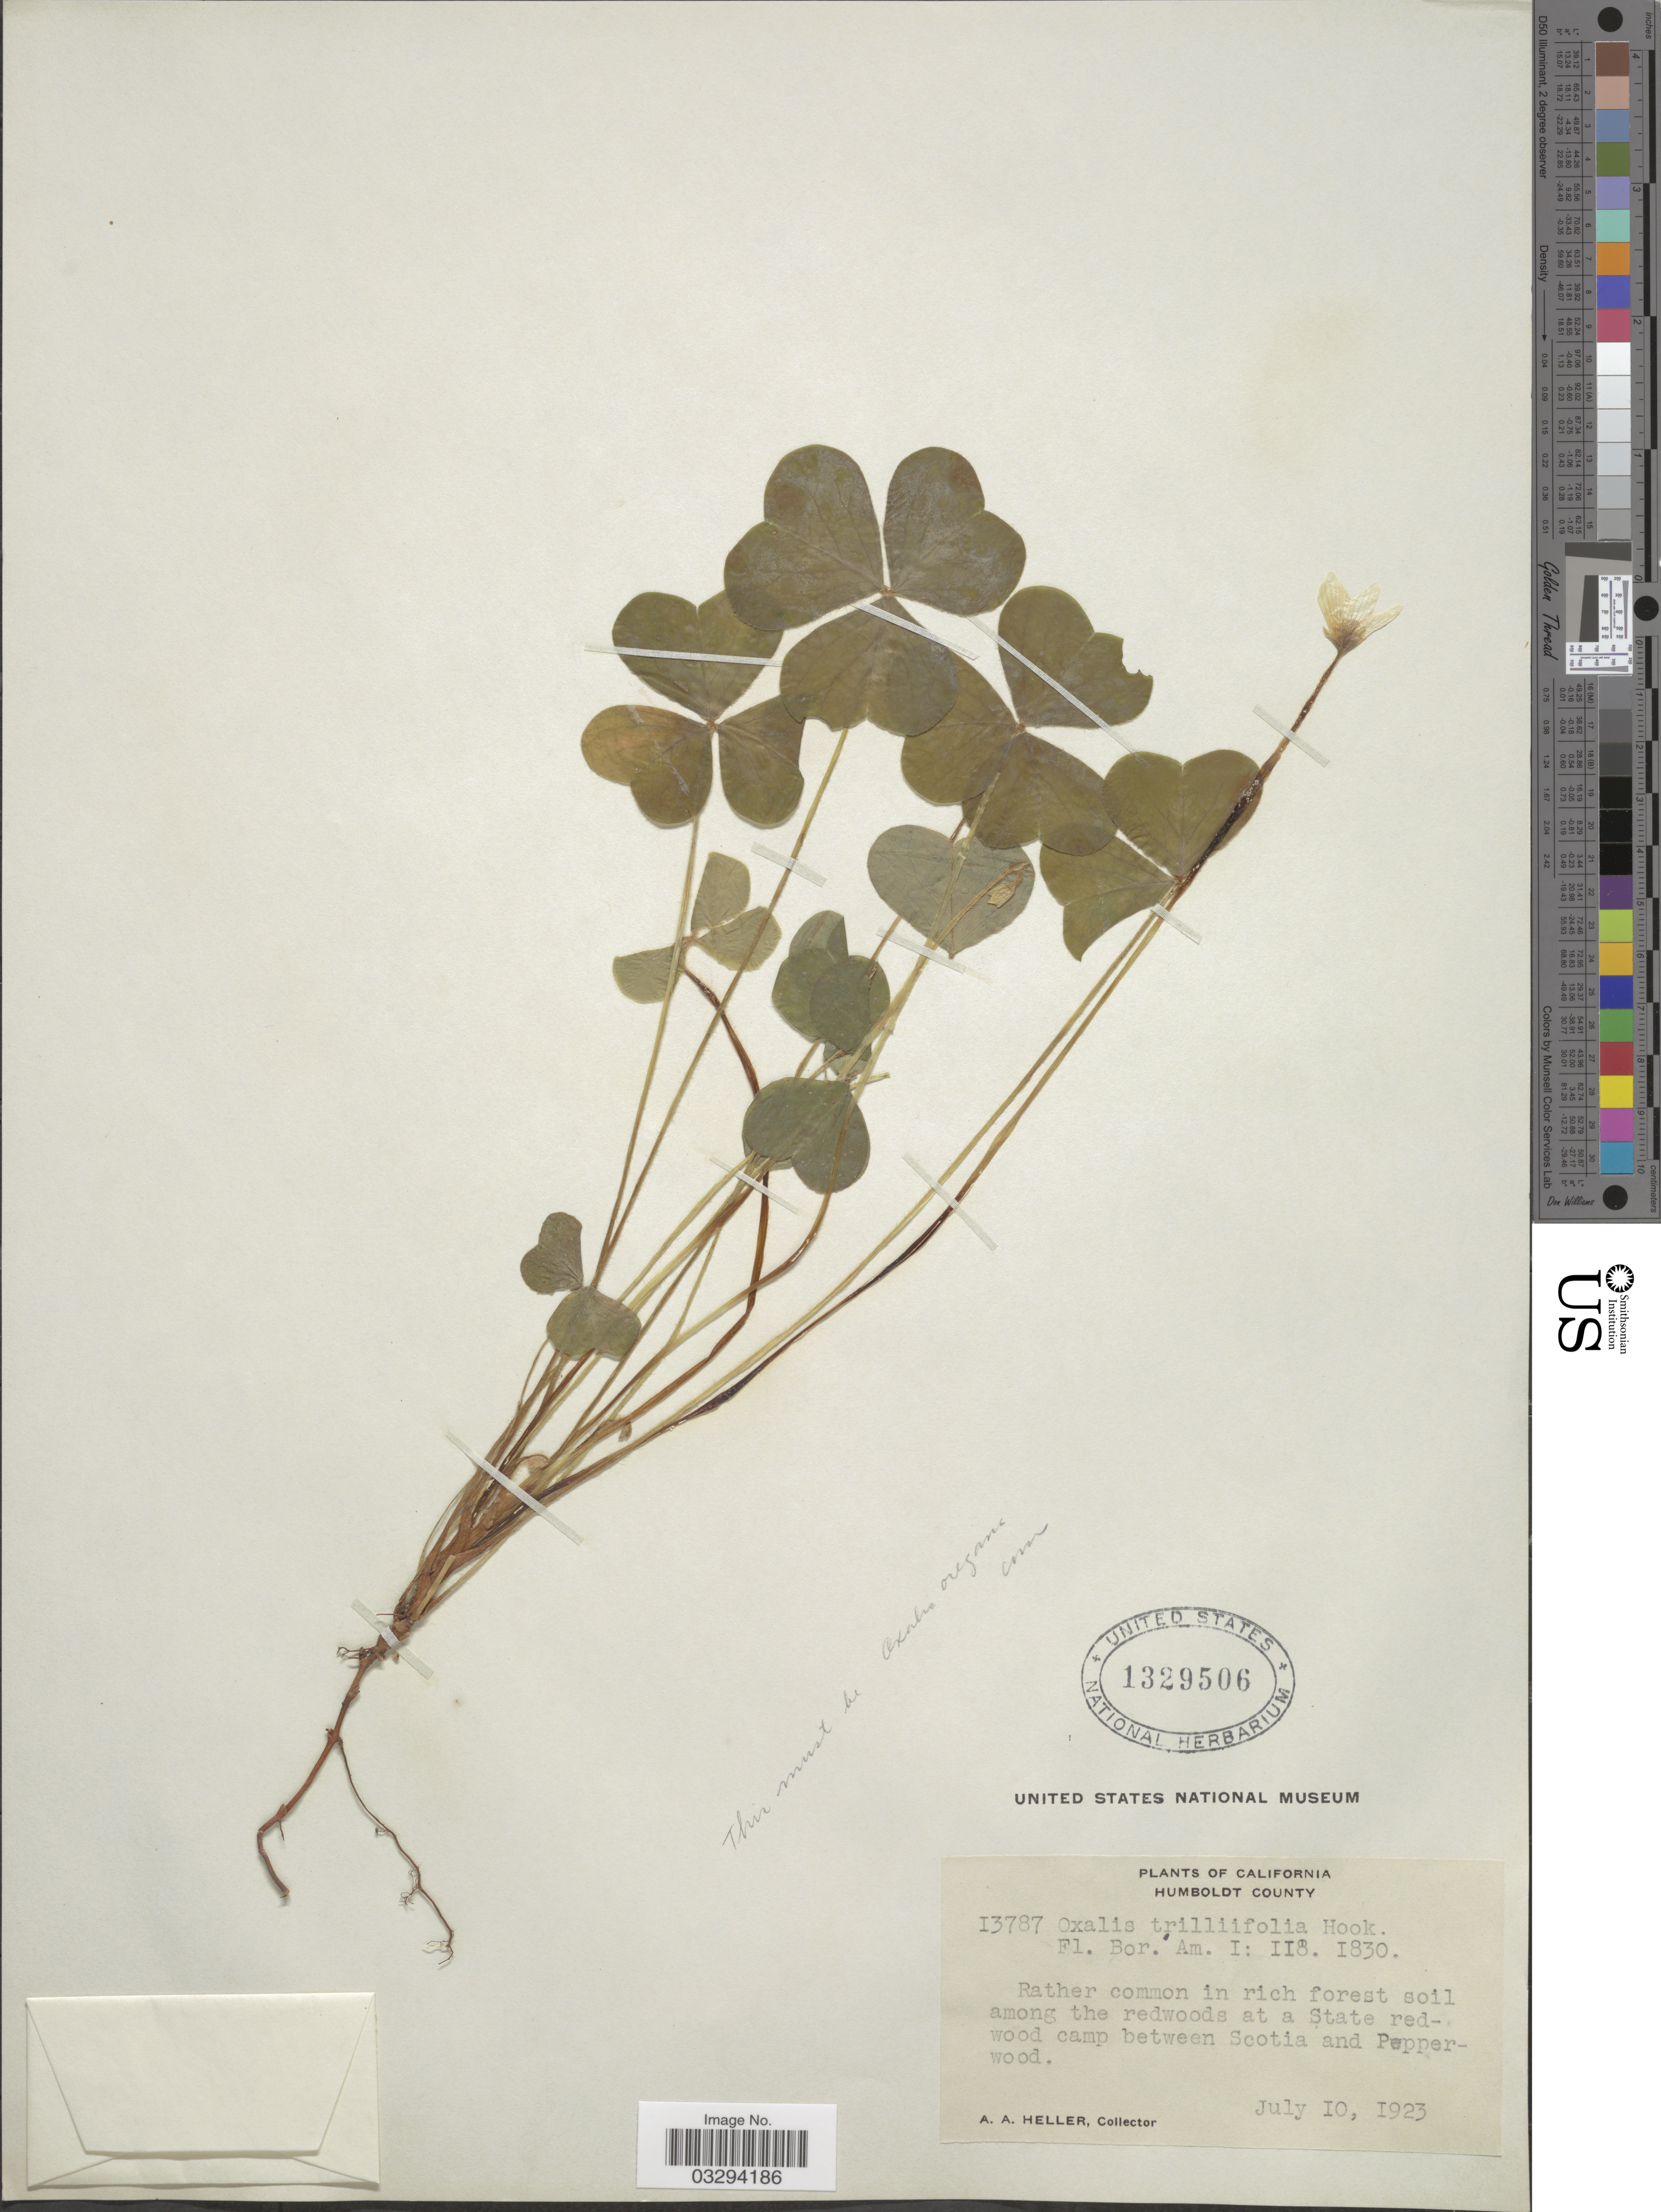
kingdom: Plantae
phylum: Tracheophyta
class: Magnoliopsida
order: Oxalidales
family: Oxalidaceae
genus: Oxalis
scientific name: Oxalis trilliifolia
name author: Hook.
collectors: A. A. Heller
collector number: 13787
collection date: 1923-07-10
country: United States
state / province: California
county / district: Humboldt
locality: Humboldt County. Rather common in rich forest soil among the redwoods at a State redwood camp between Scotia and Pepperwood.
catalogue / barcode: US 1329506